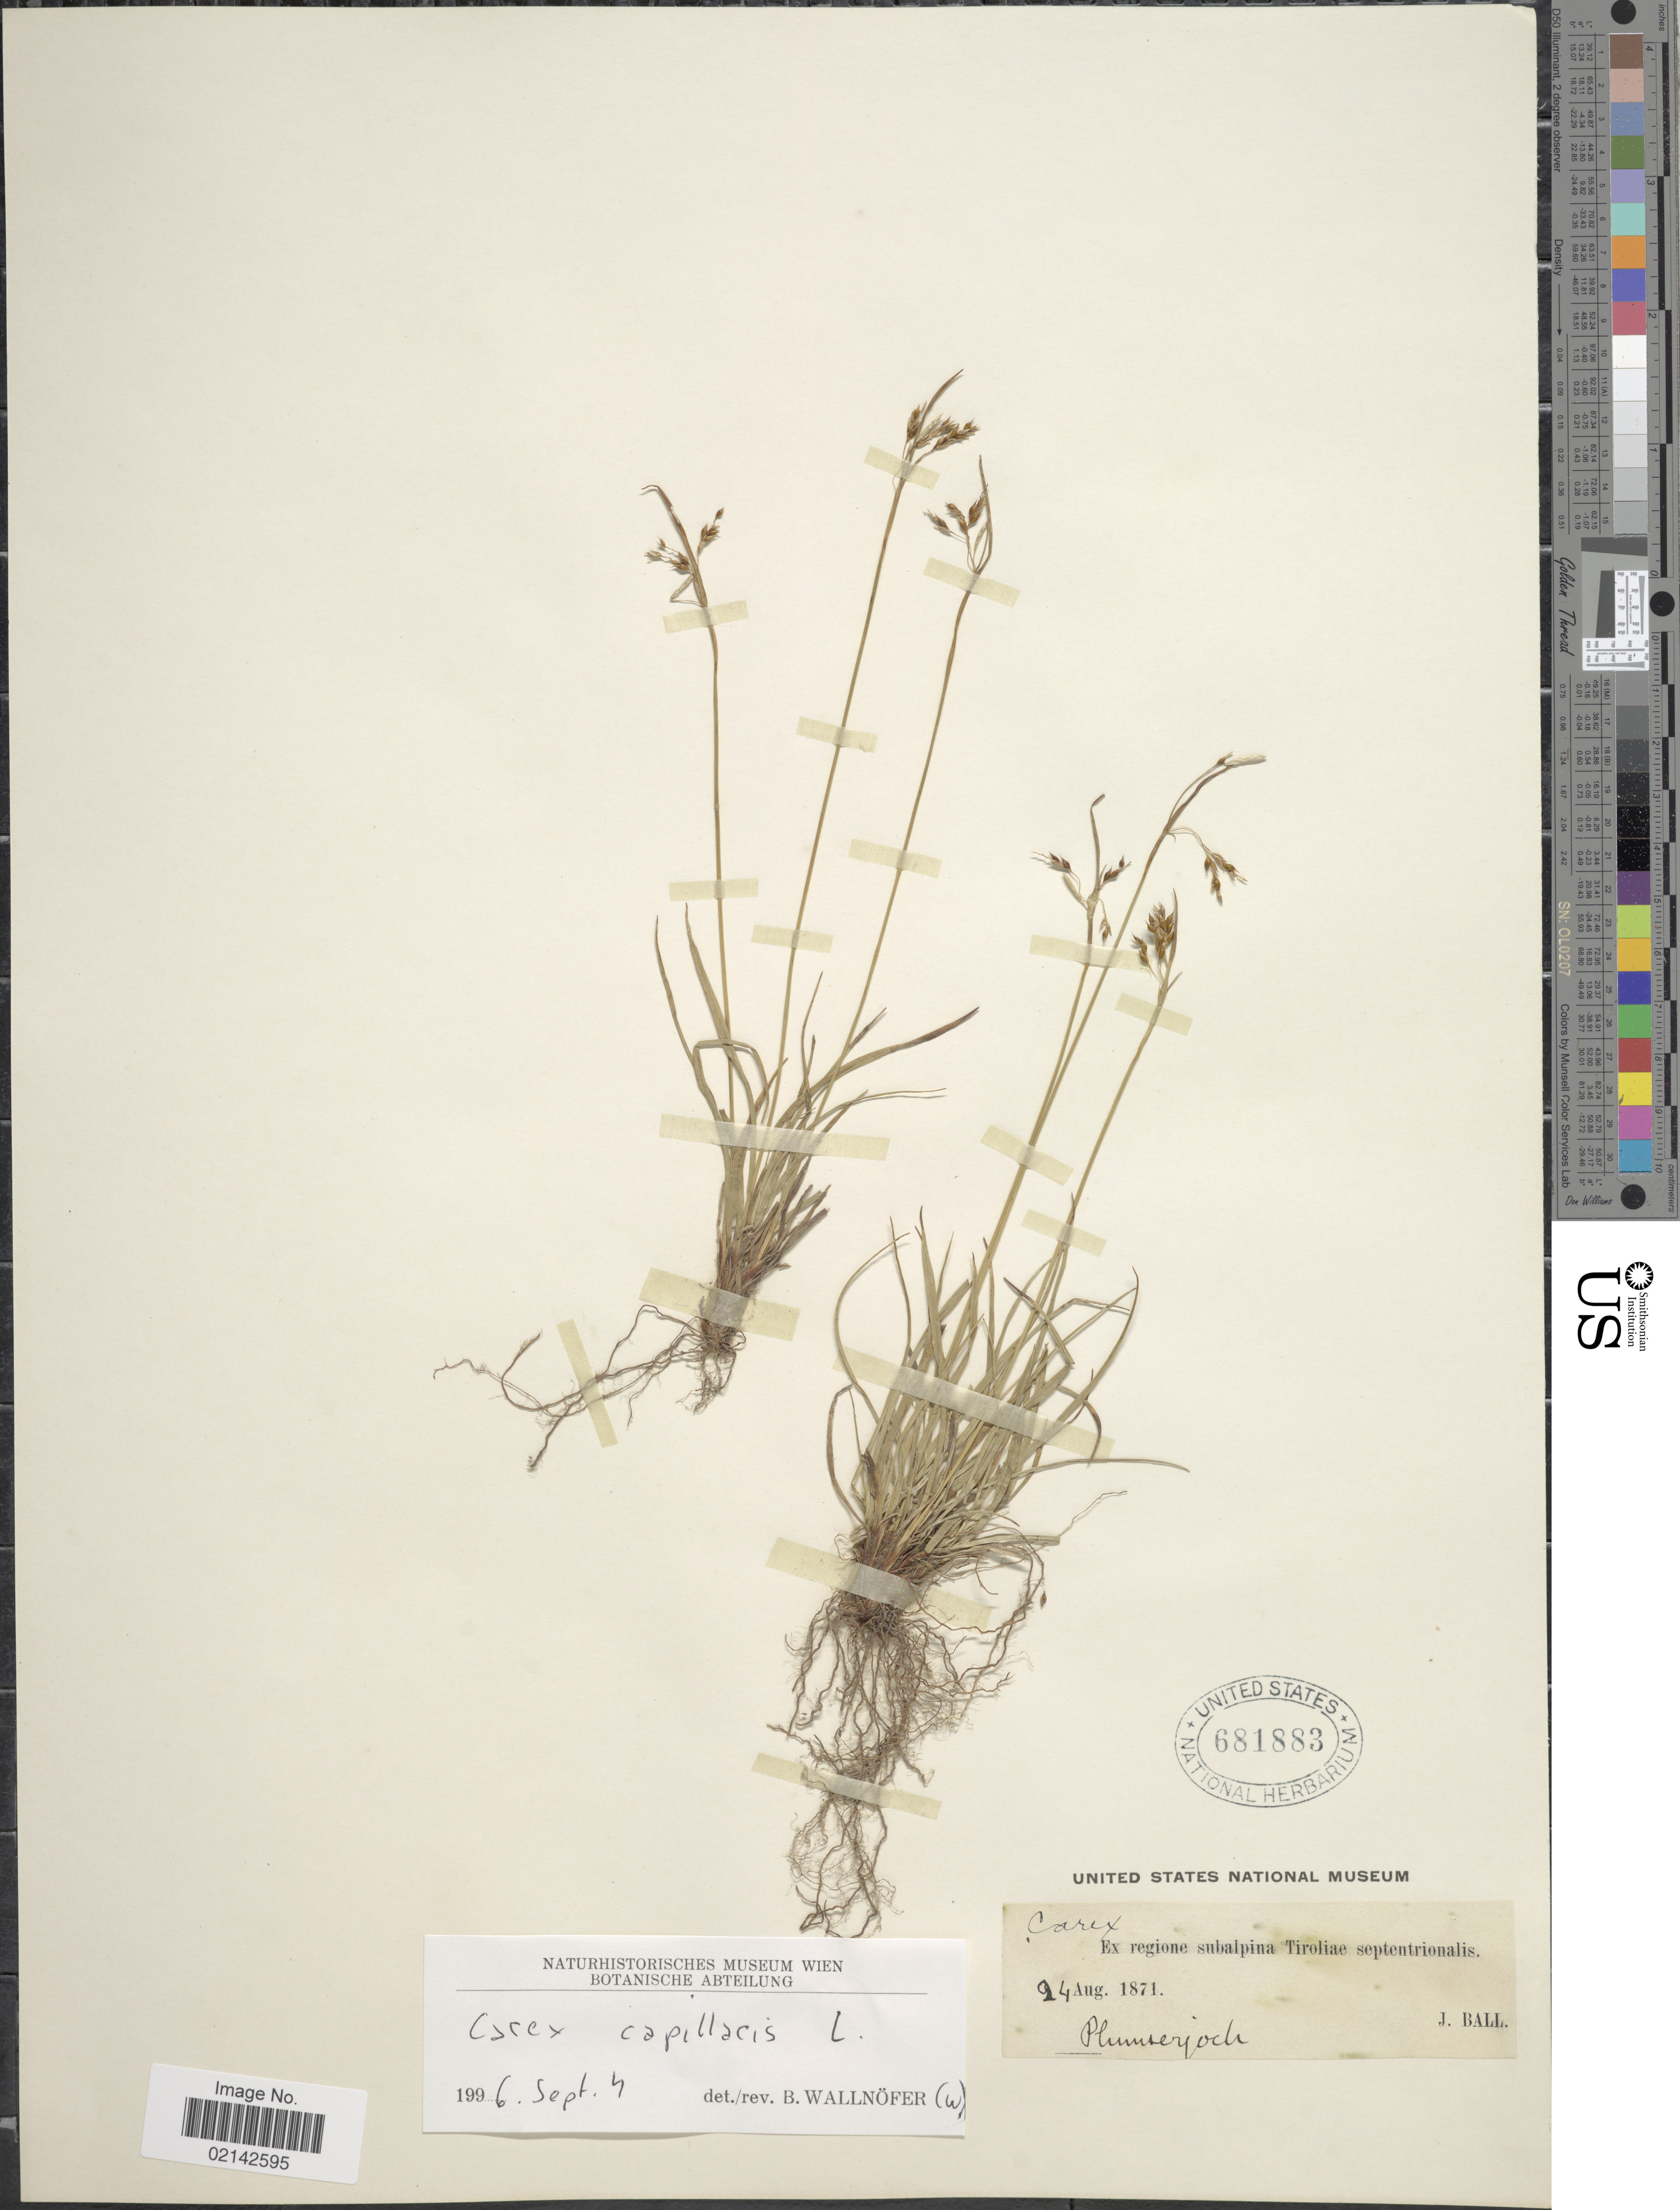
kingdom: Plantae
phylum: Tracheophyta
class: Liliopsida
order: Poales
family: Cyperaceae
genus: Carex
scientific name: Carex capillaris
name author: L.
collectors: J. Ball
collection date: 1871-08-24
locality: Regione subalpina Tirioliae septentrionalis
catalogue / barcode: US 681883